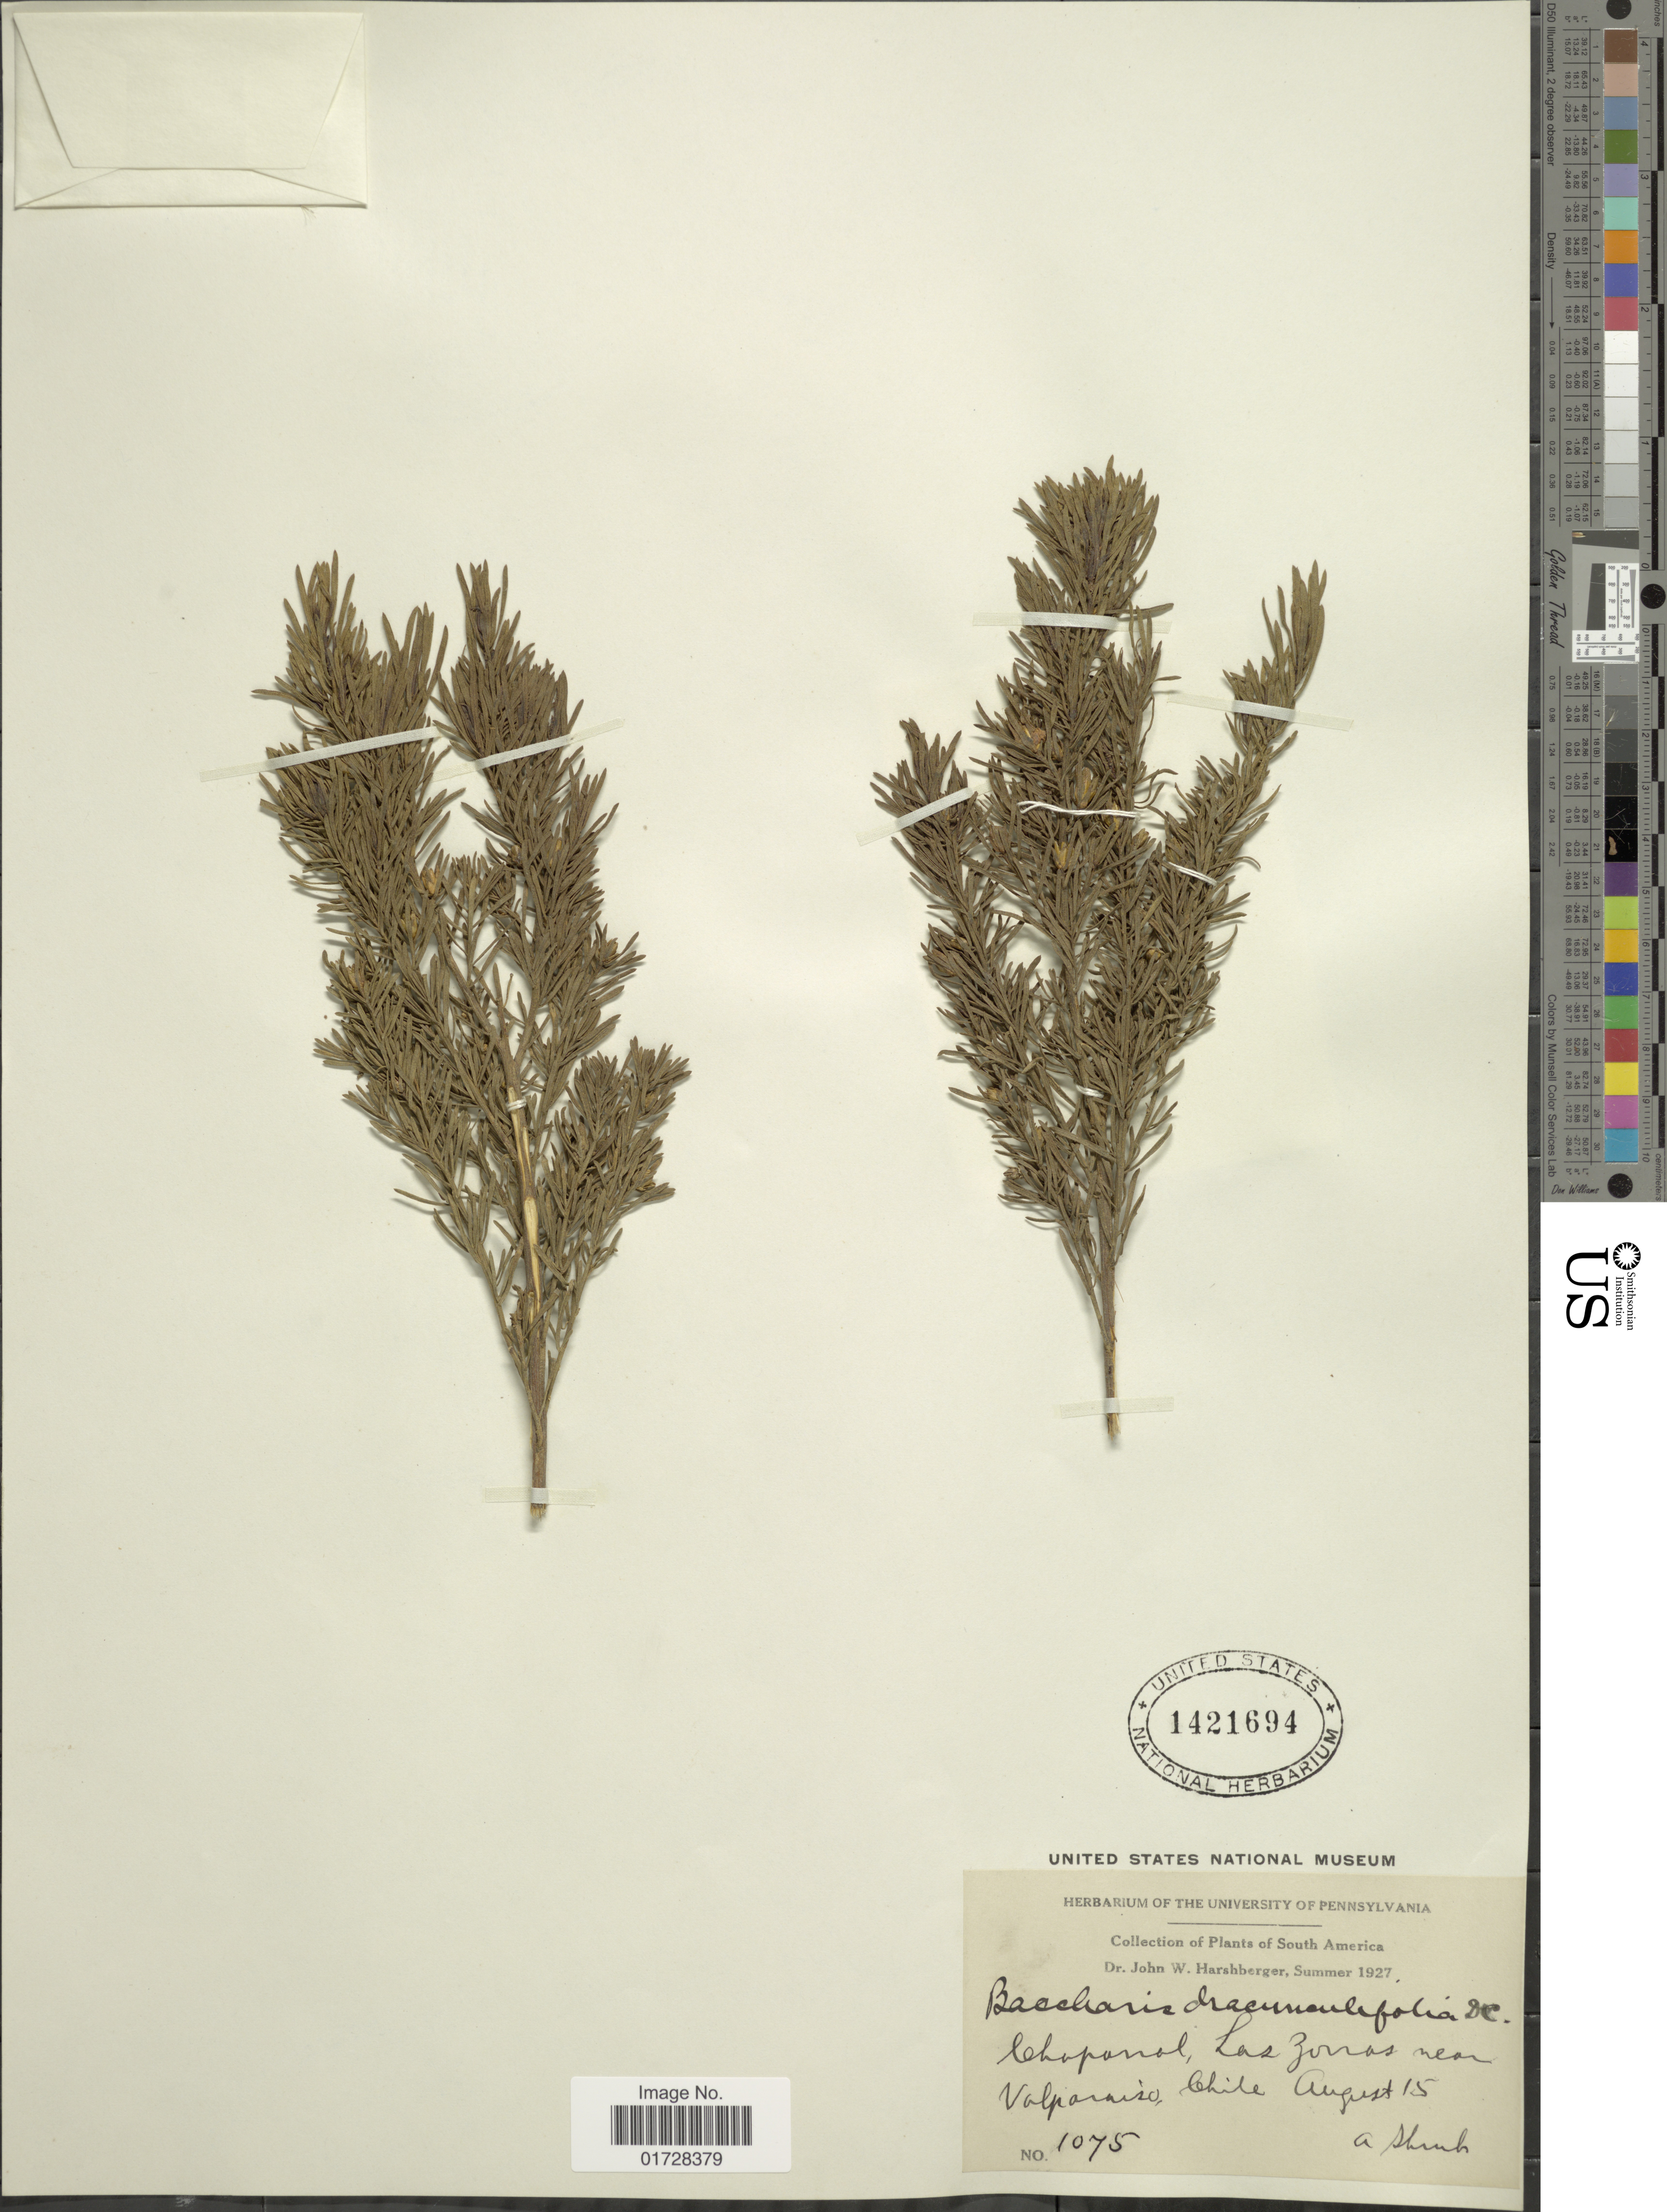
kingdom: Plantae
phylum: Tracheophyta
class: Magnoliopsida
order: Asterales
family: Asteraceae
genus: Baccharis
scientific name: Baccharis sp.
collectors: J. W. Harshberger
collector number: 1075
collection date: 1927-08-15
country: Chile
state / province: Valparaíso (V)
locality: South America, Chaparral, Las Zonas near Valparaiso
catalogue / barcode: US 1421694